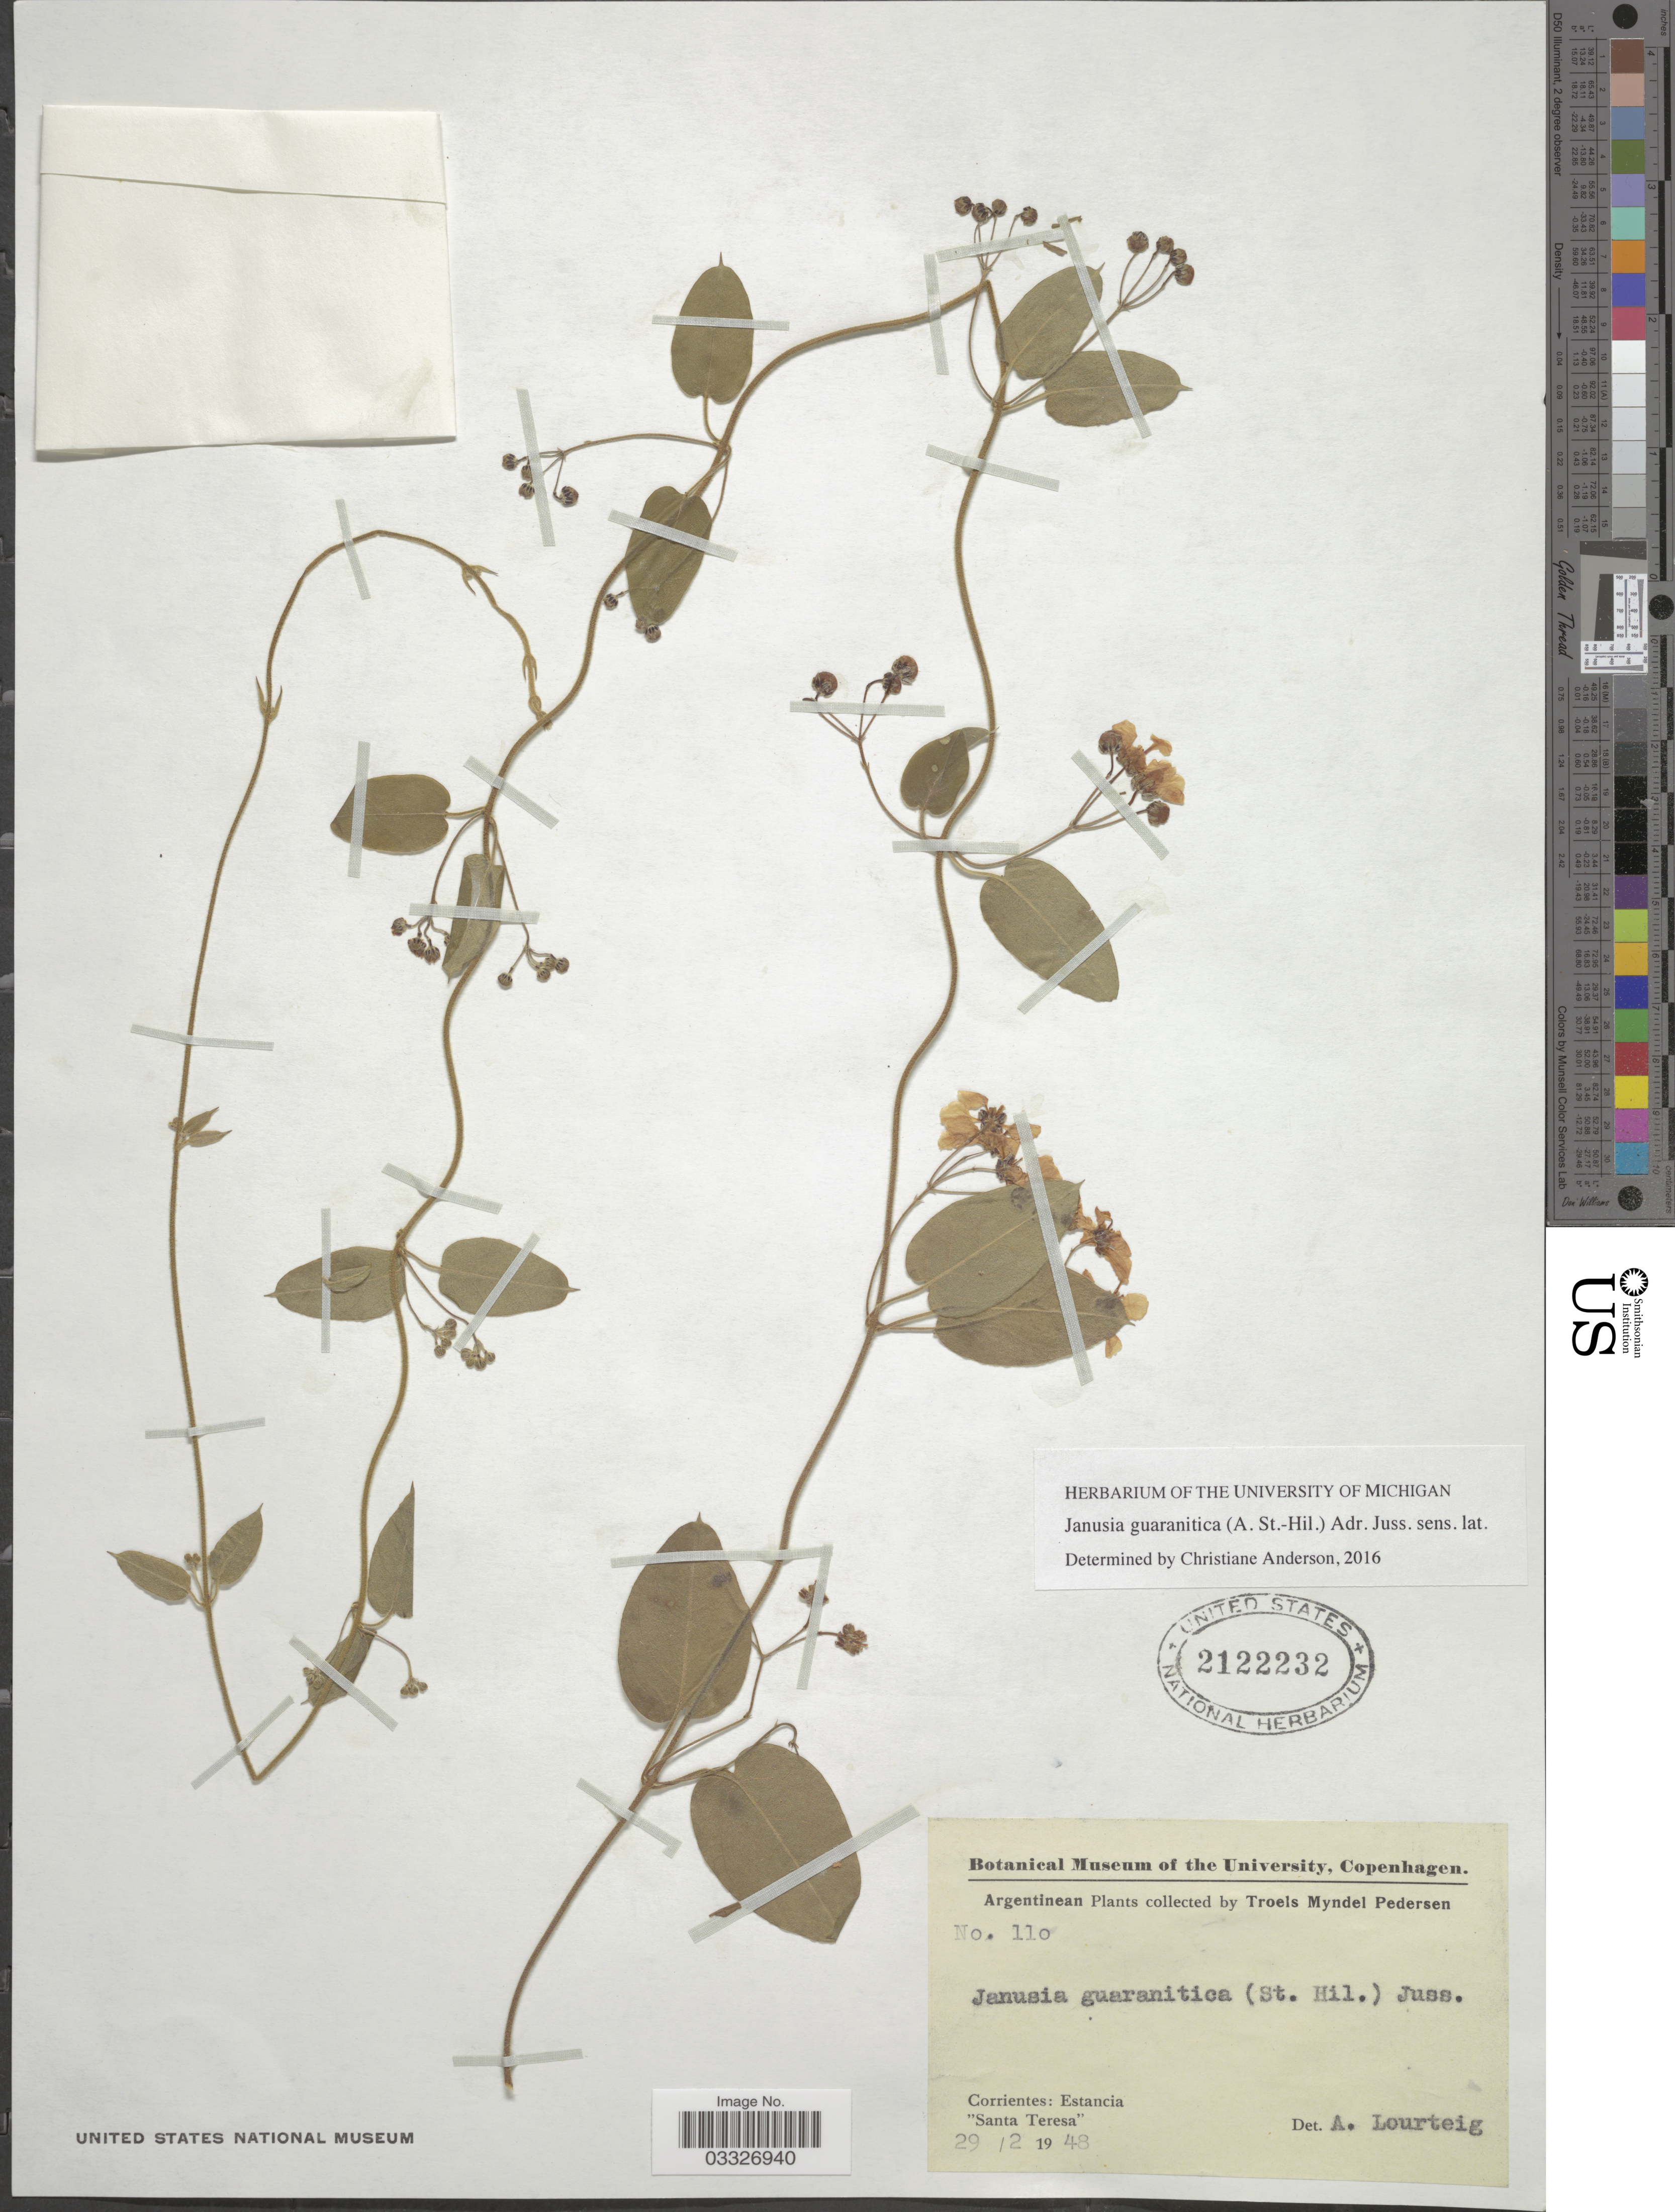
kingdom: Plantae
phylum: Tracheophyta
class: Magnoliopsida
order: Malpighiales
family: Malpighiaceae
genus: Janusia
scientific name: Janusia guaranitica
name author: (A. St.-Hil.) A. Juss.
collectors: T. Pederson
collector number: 110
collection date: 1948-02-29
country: Argentina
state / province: Corrientes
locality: Estancia "Santa Teresa".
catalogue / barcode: US 2122232